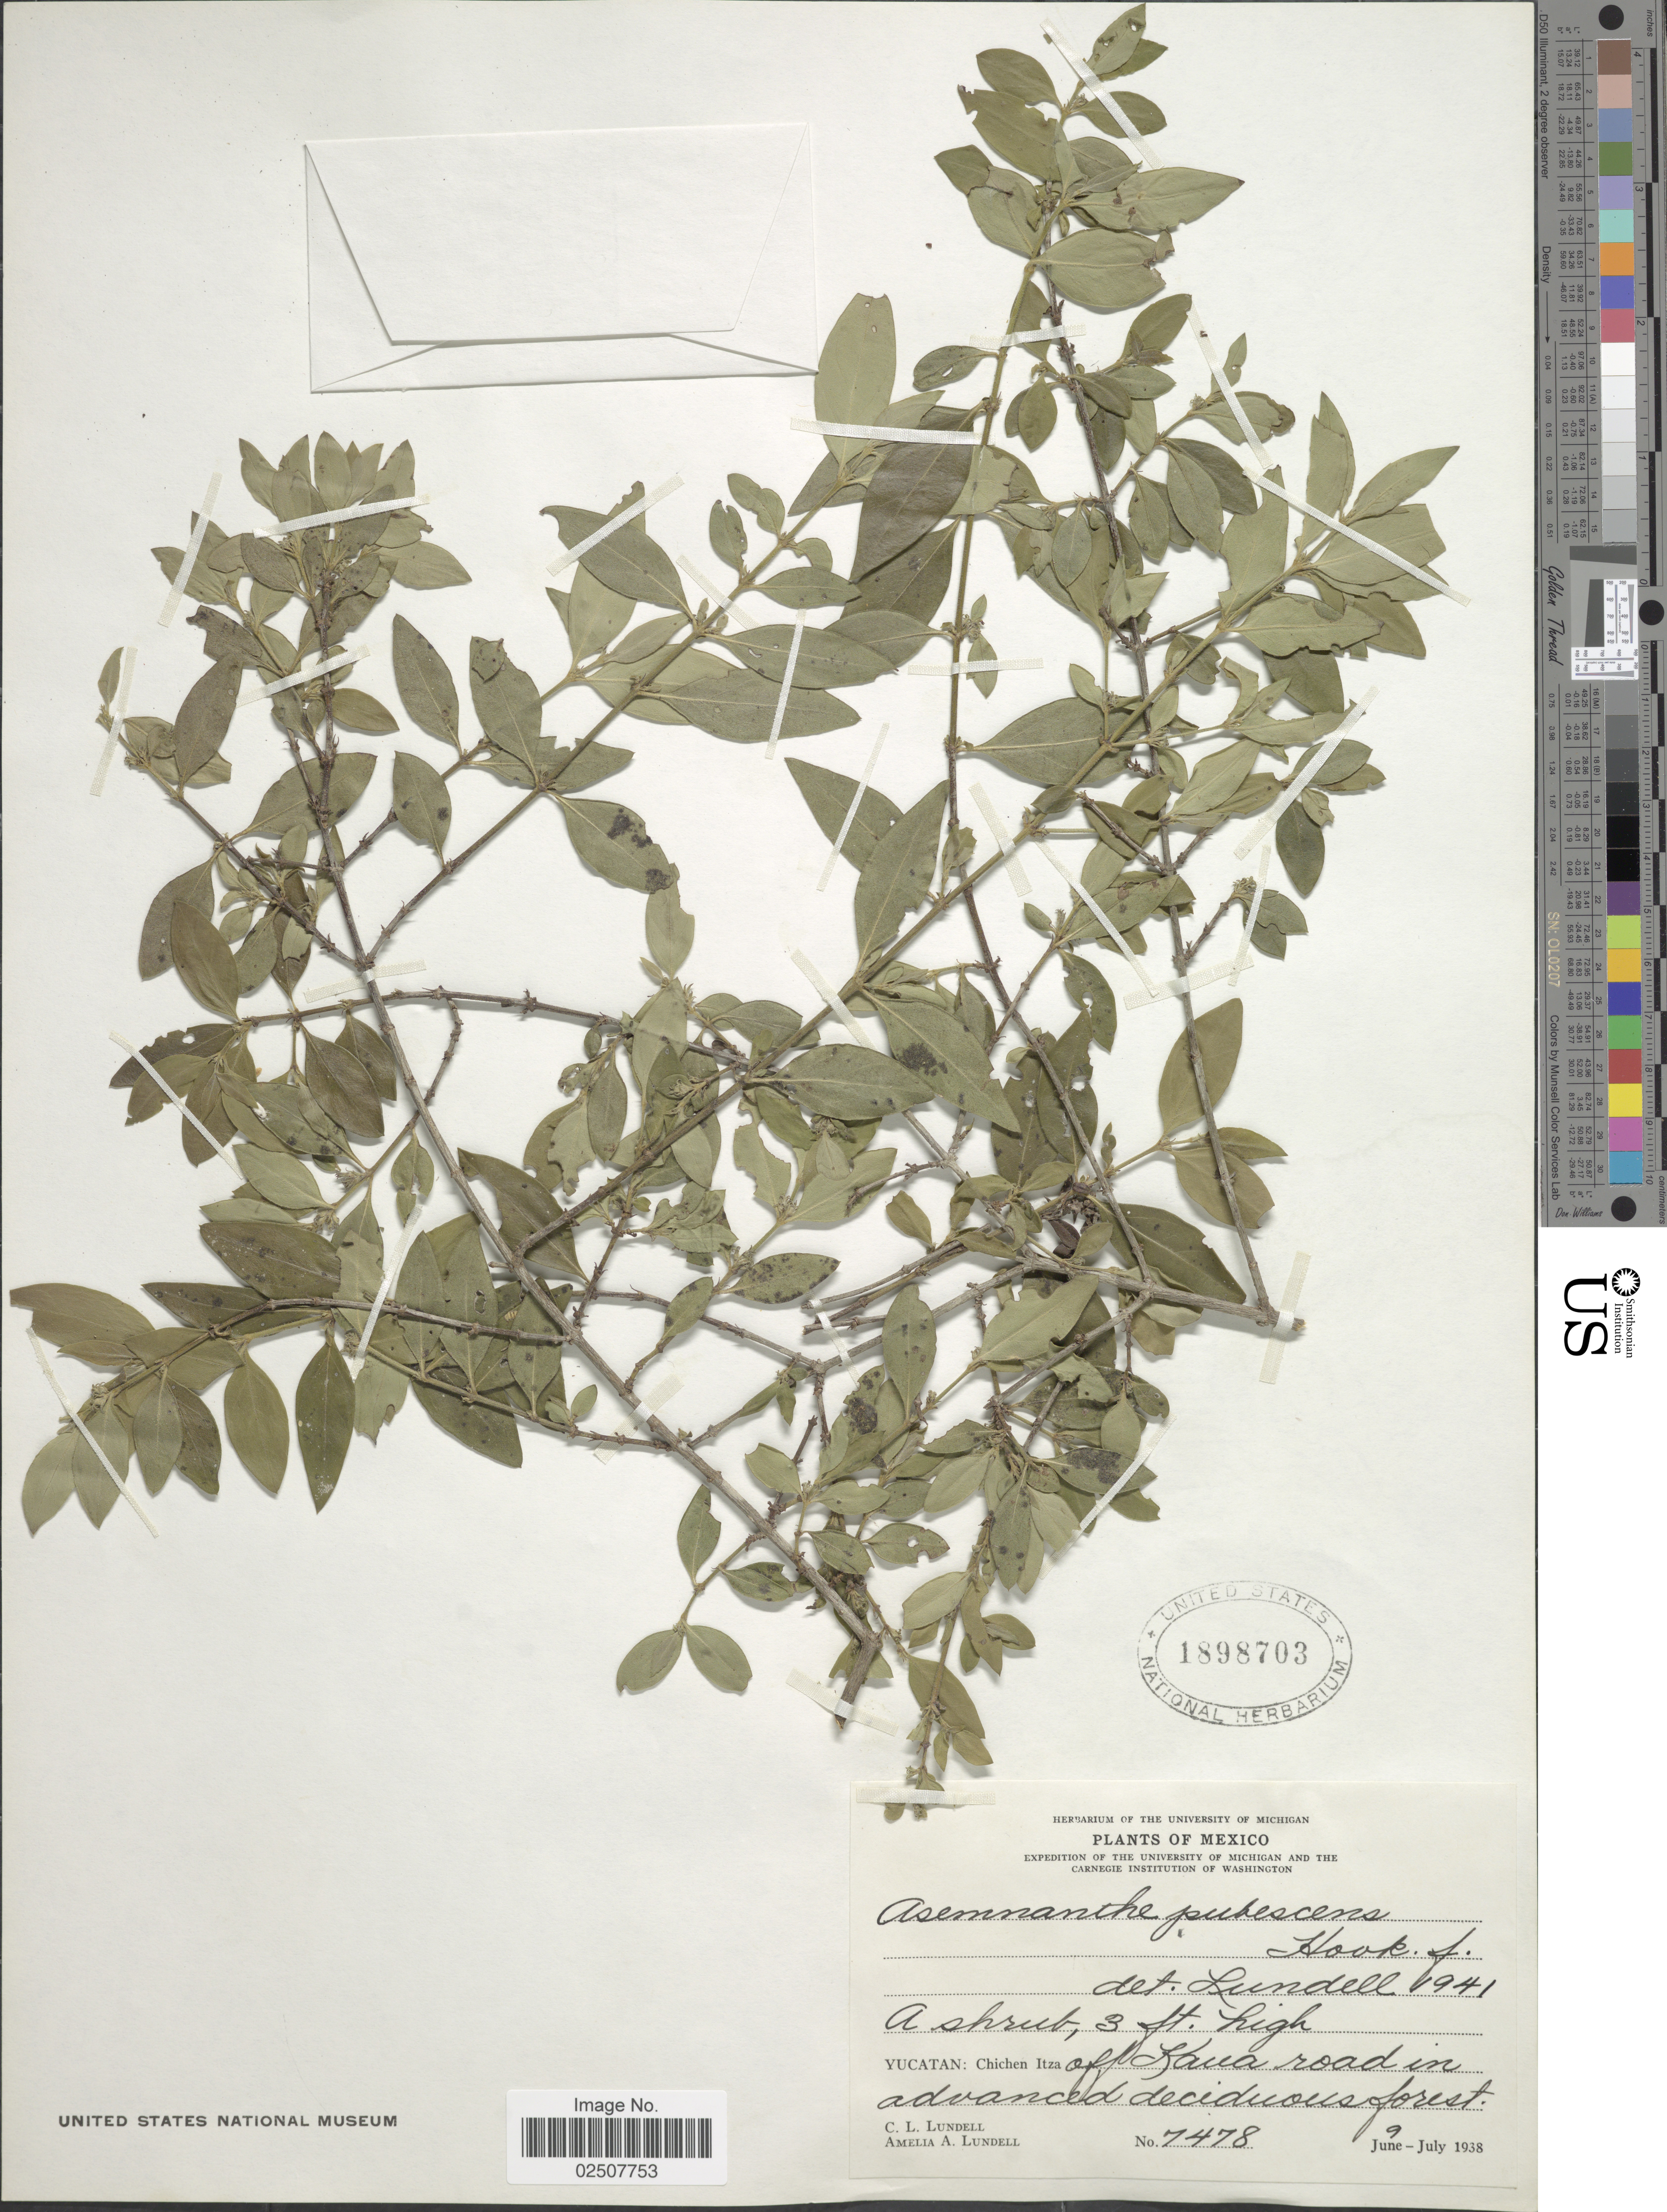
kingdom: Plantae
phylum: Tracheophyta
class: Magnoliopsida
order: Gentianales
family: Rubiaceae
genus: Asemnantha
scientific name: Asemnantha pubescens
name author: Hook. f.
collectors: C. L. Lundell & A. A. Lundell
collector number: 7478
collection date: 1938-06-09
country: Mexico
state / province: Yucatán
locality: Chichen Itza off Kaua road in advanced deciduous forest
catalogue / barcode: US 1898703